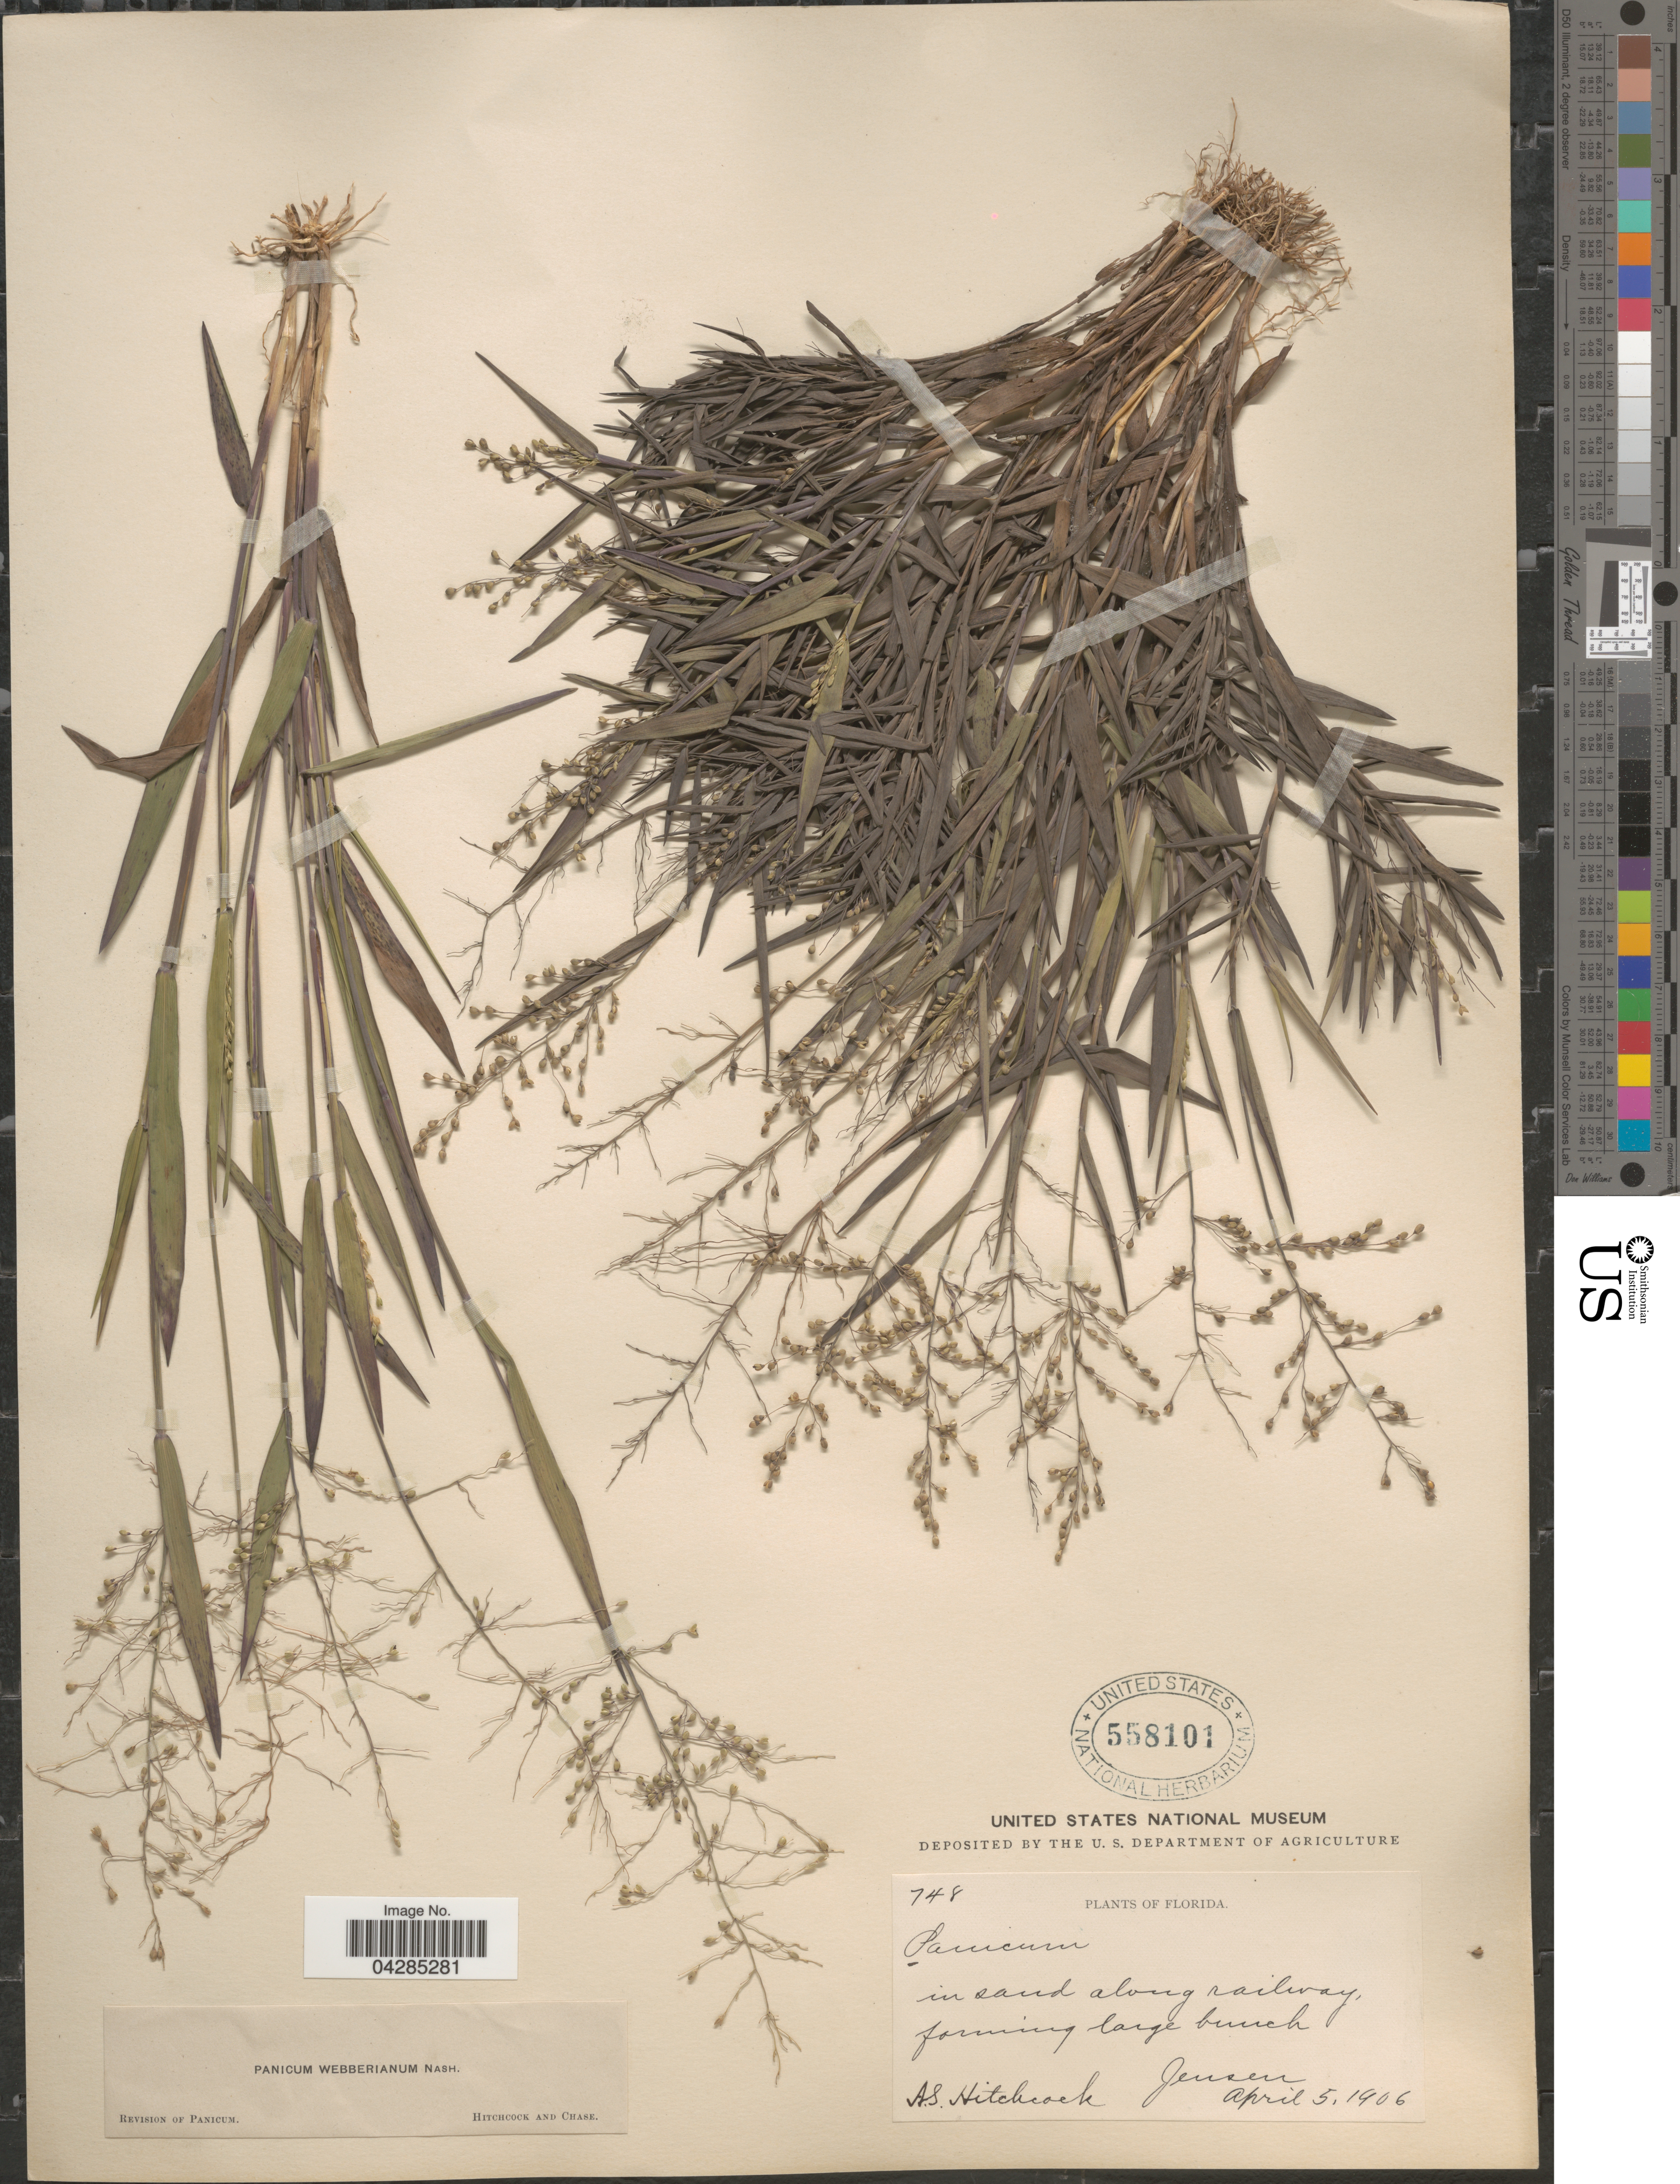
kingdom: Plantae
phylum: Tracheophyta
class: Liliopsida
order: Poales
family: Poaceae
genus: Dichanthelium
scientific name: Dichanthelium portoricense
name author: (Desv. ex Ham.) B.F. Hansen & Wunderlin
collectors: A. S. Hitchcock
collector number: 748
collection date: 1906-04-05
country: United States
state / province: Florida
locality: In sand along railway forming large bunch. Jensen.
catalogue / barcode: US 558101